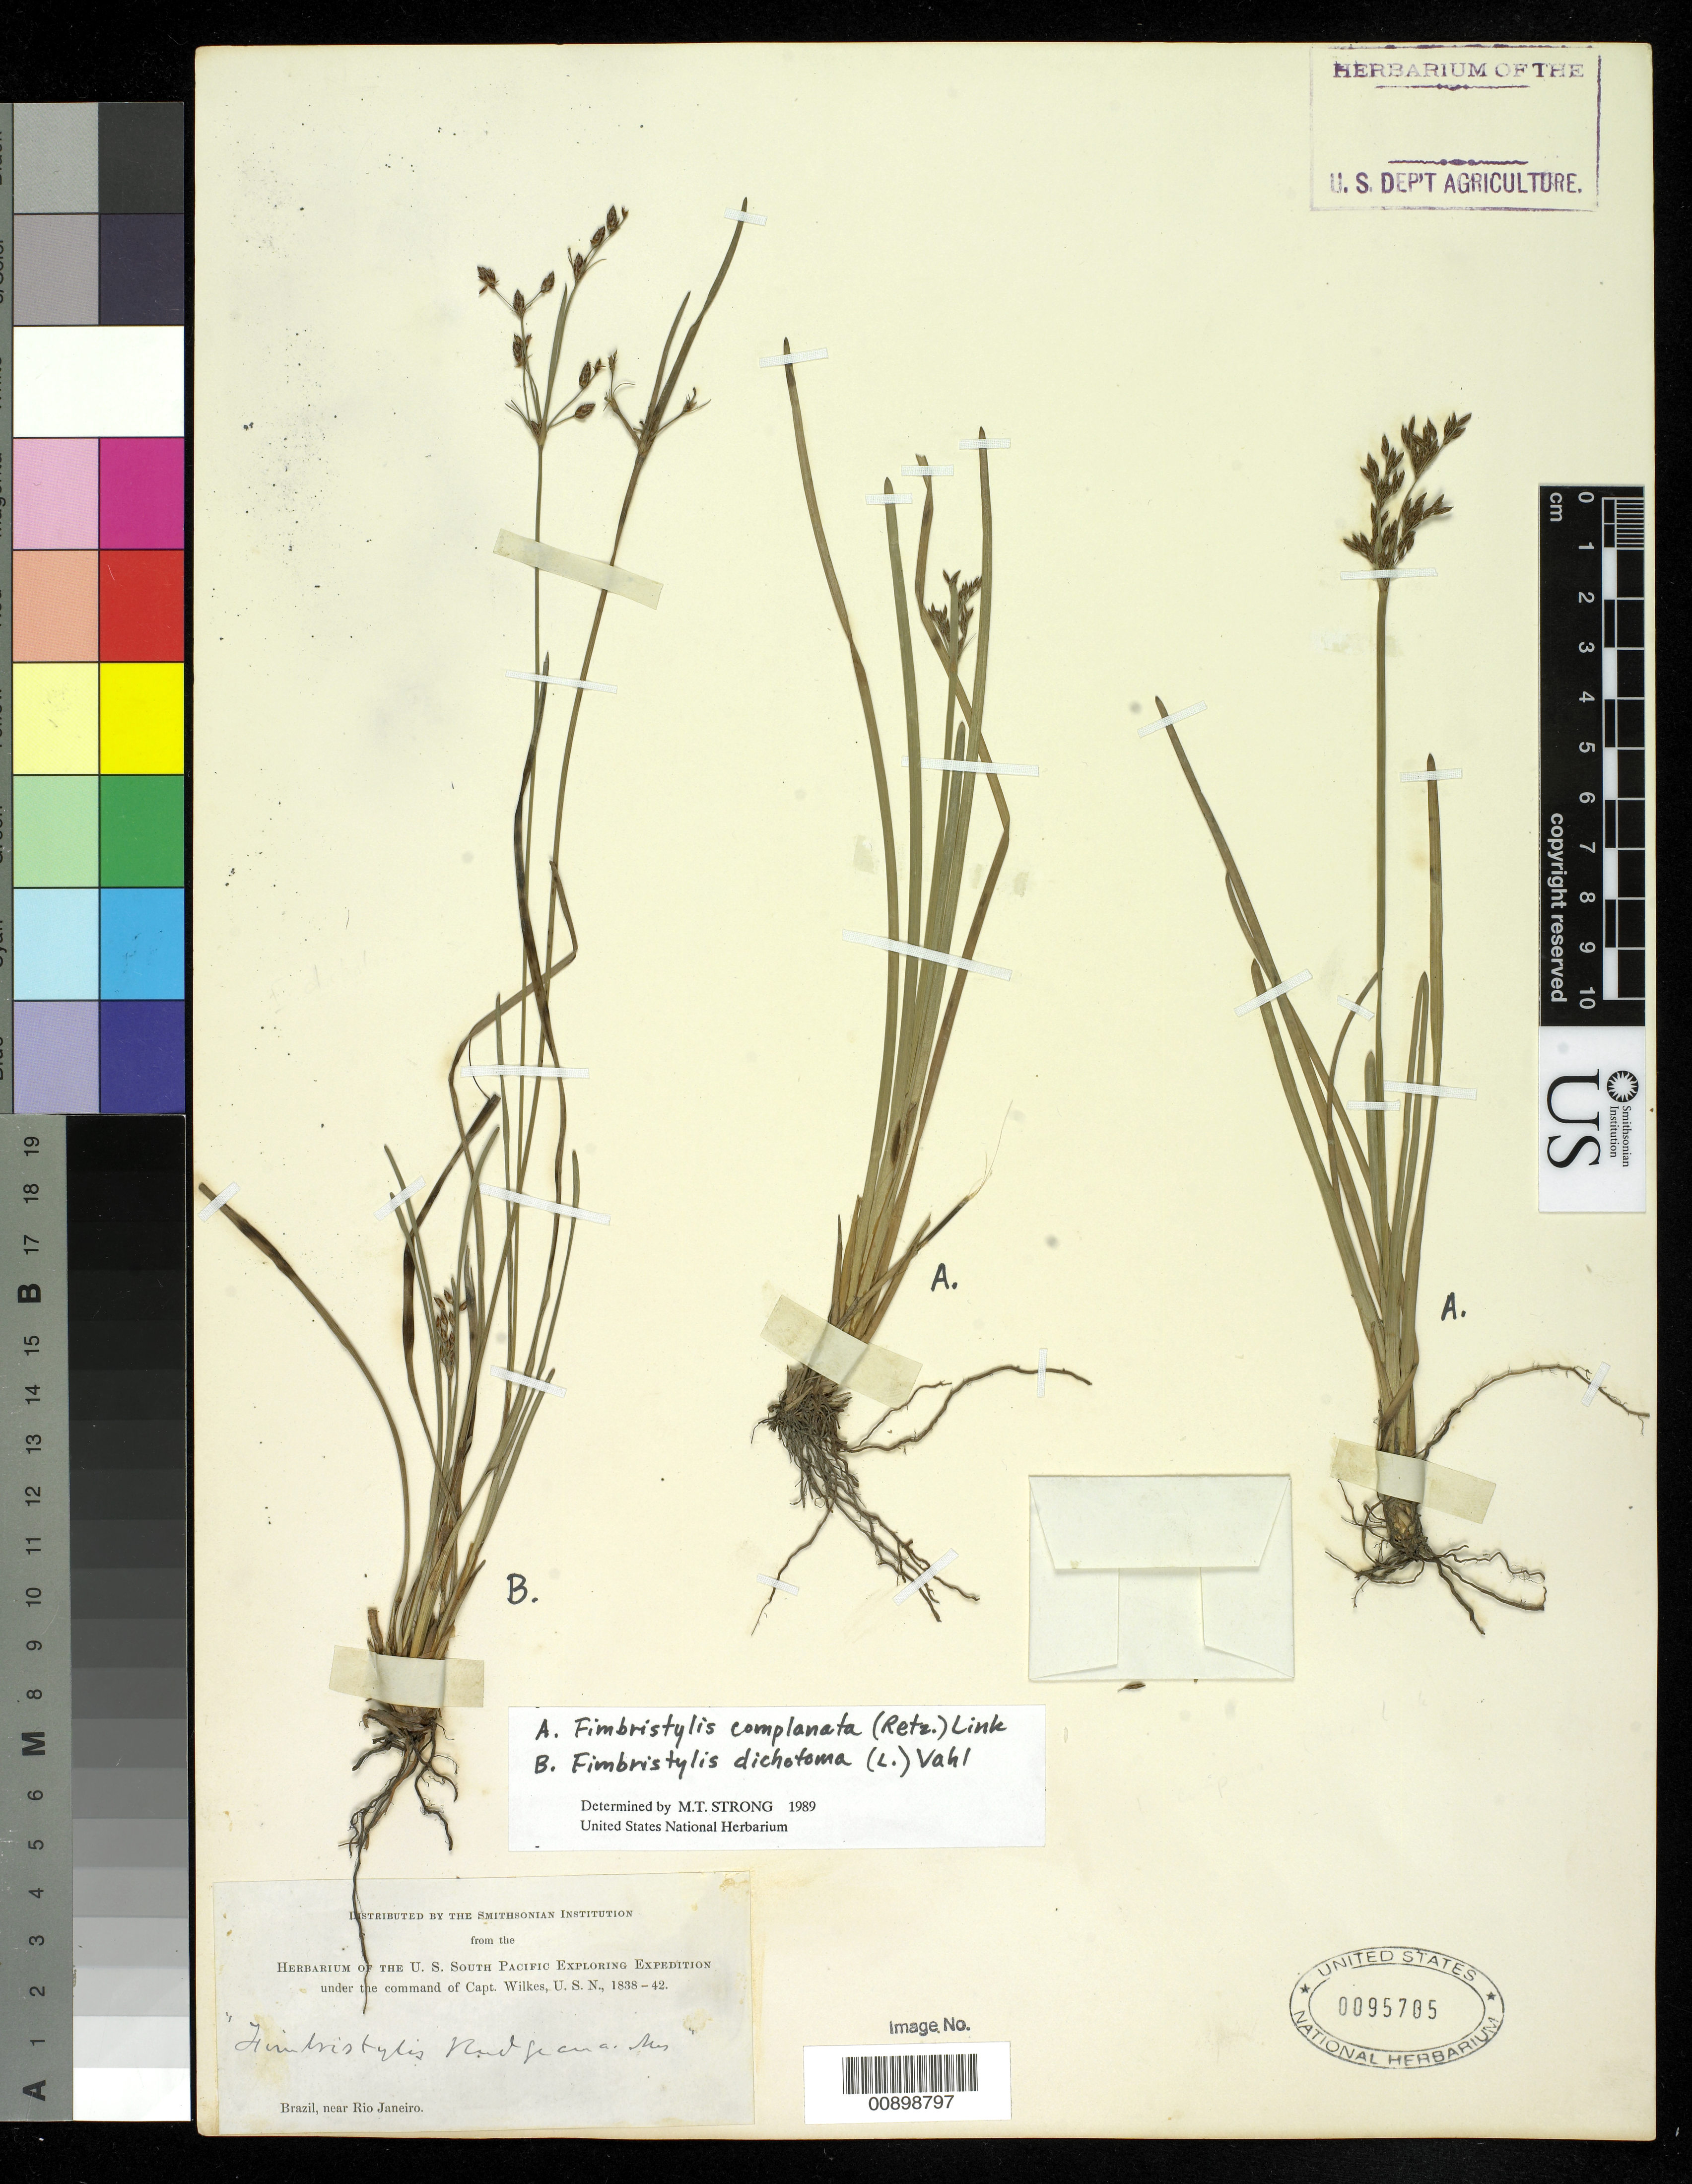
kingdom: Plantae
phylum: Tracheophyta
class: Liliopsida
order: Poales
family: Cyperaceae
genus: Fimbristylis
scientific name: Fimbristylis dichotoma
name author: (L.) Vahl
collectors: Wilkes Explor. Exped.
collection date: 1838/1842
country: Brazil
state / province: Rio de Janeiro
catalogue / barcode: US 95705